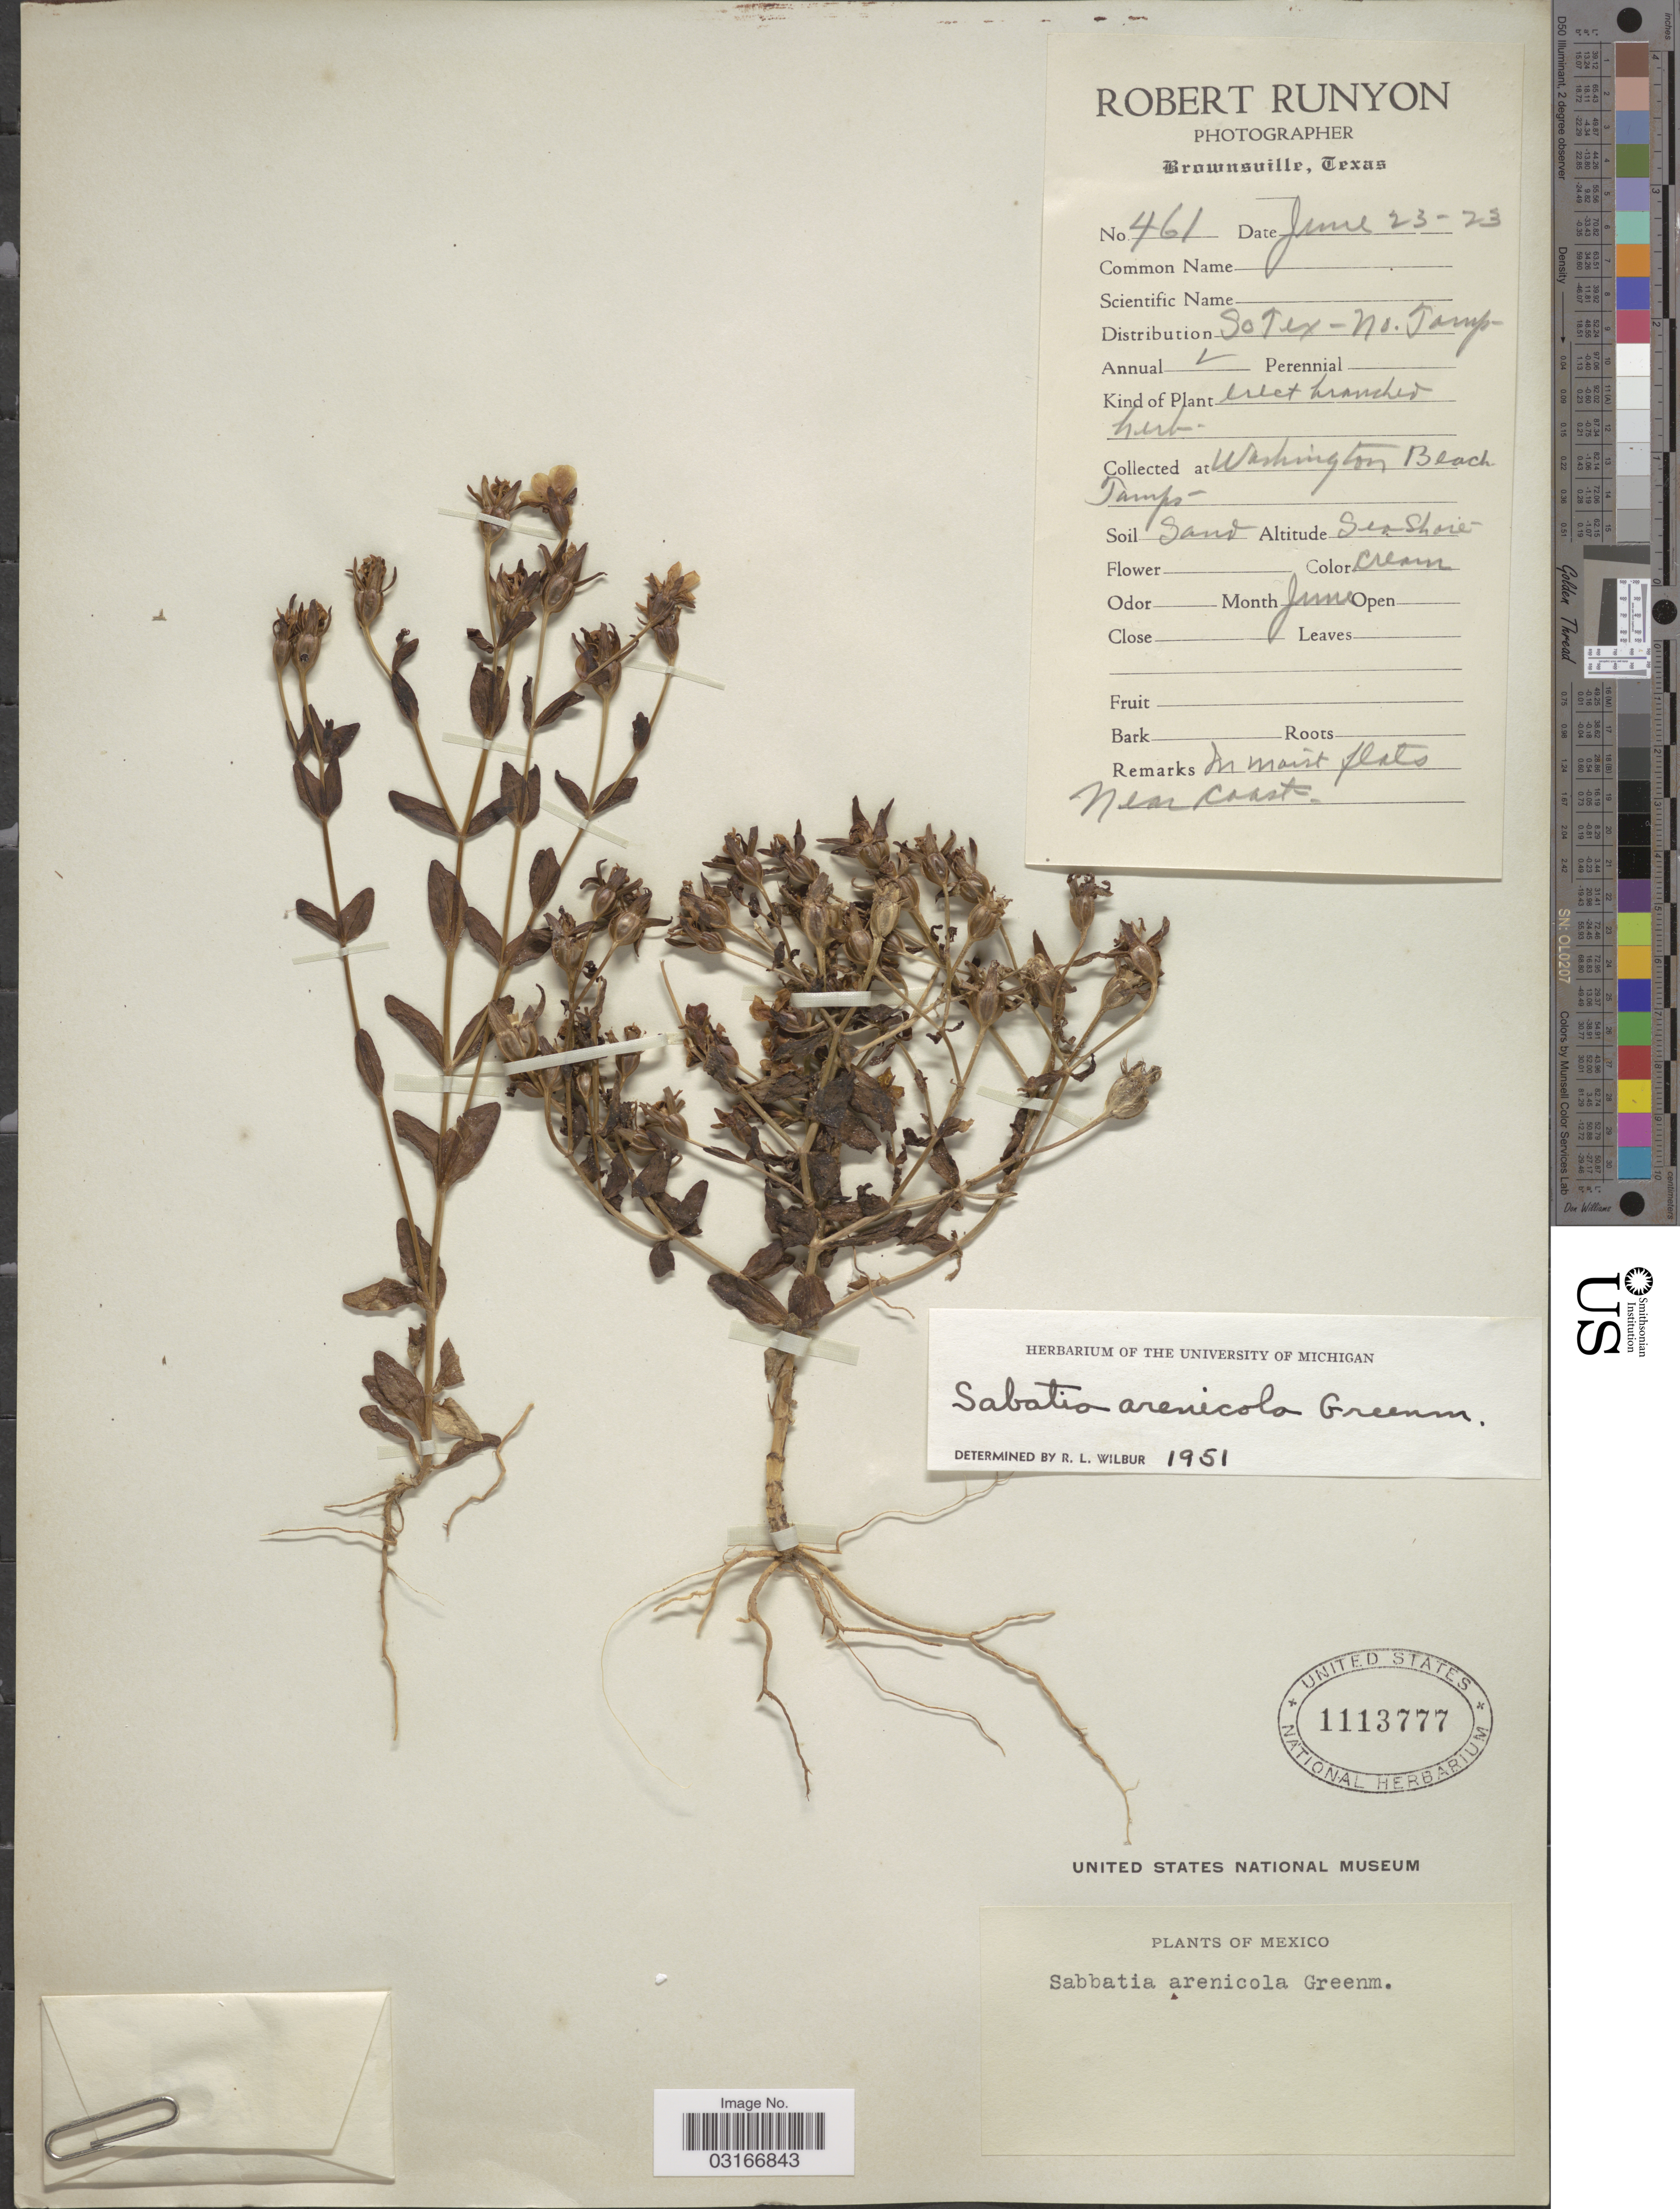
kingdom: Plantae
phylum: Tracheophyta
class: Magnoliopsida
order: Gentianales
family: Gentianaceae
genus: Sabatia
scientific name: Sabatia arenicola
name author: Greenm.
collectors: R. Runyon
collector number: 461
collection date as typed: Transcribed d/m/y: 23/6/23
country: Mexico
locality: Washington Beach. Tamps.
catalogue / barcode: US 1113777